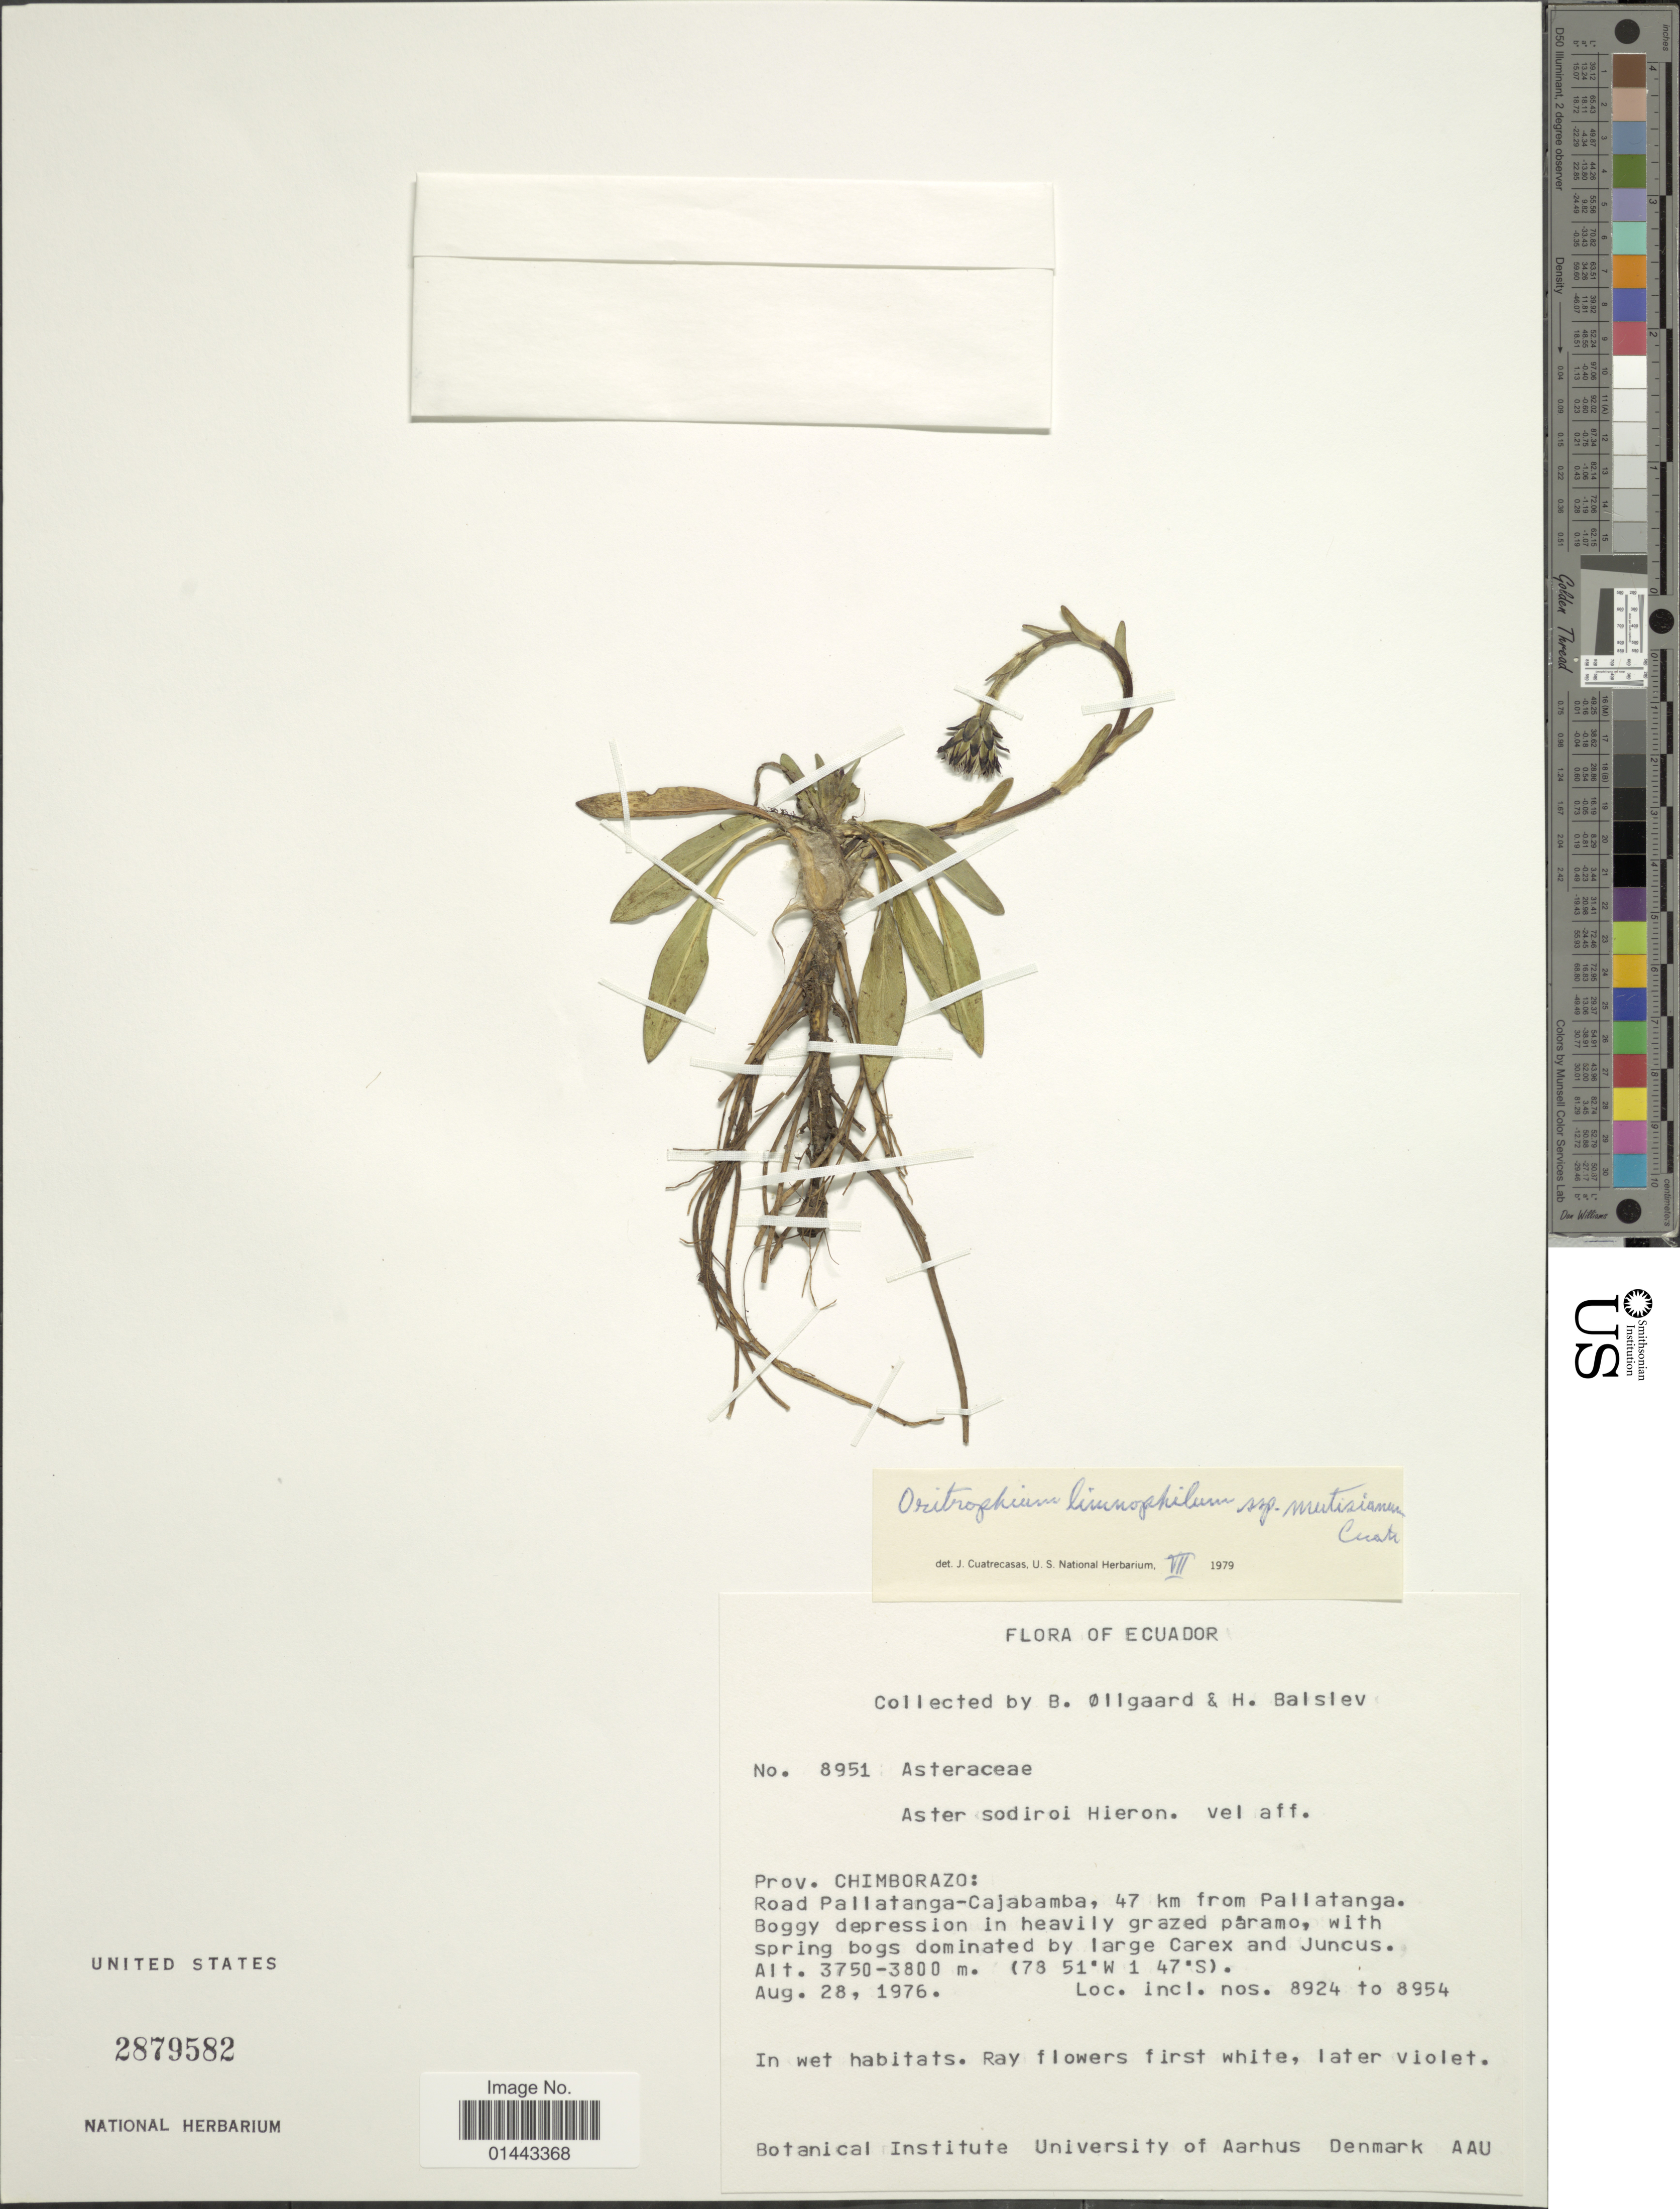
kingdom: Plantae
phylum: Tracheophyta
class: Magnoliopsida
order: Asterales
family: Asteraceae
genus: Oritrophium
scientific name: Oritrophium limnophilum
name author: (Sch. Bip.) Cuatrec.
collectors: B. Øllgaard & H. Balslev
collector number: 8951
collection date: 1976-08-28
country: Ecuador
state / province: Chimborazo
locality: Road Pallatanga-Cajabamba, 47 km from Pallatanga.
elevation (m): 3750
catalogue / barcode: US 2879582